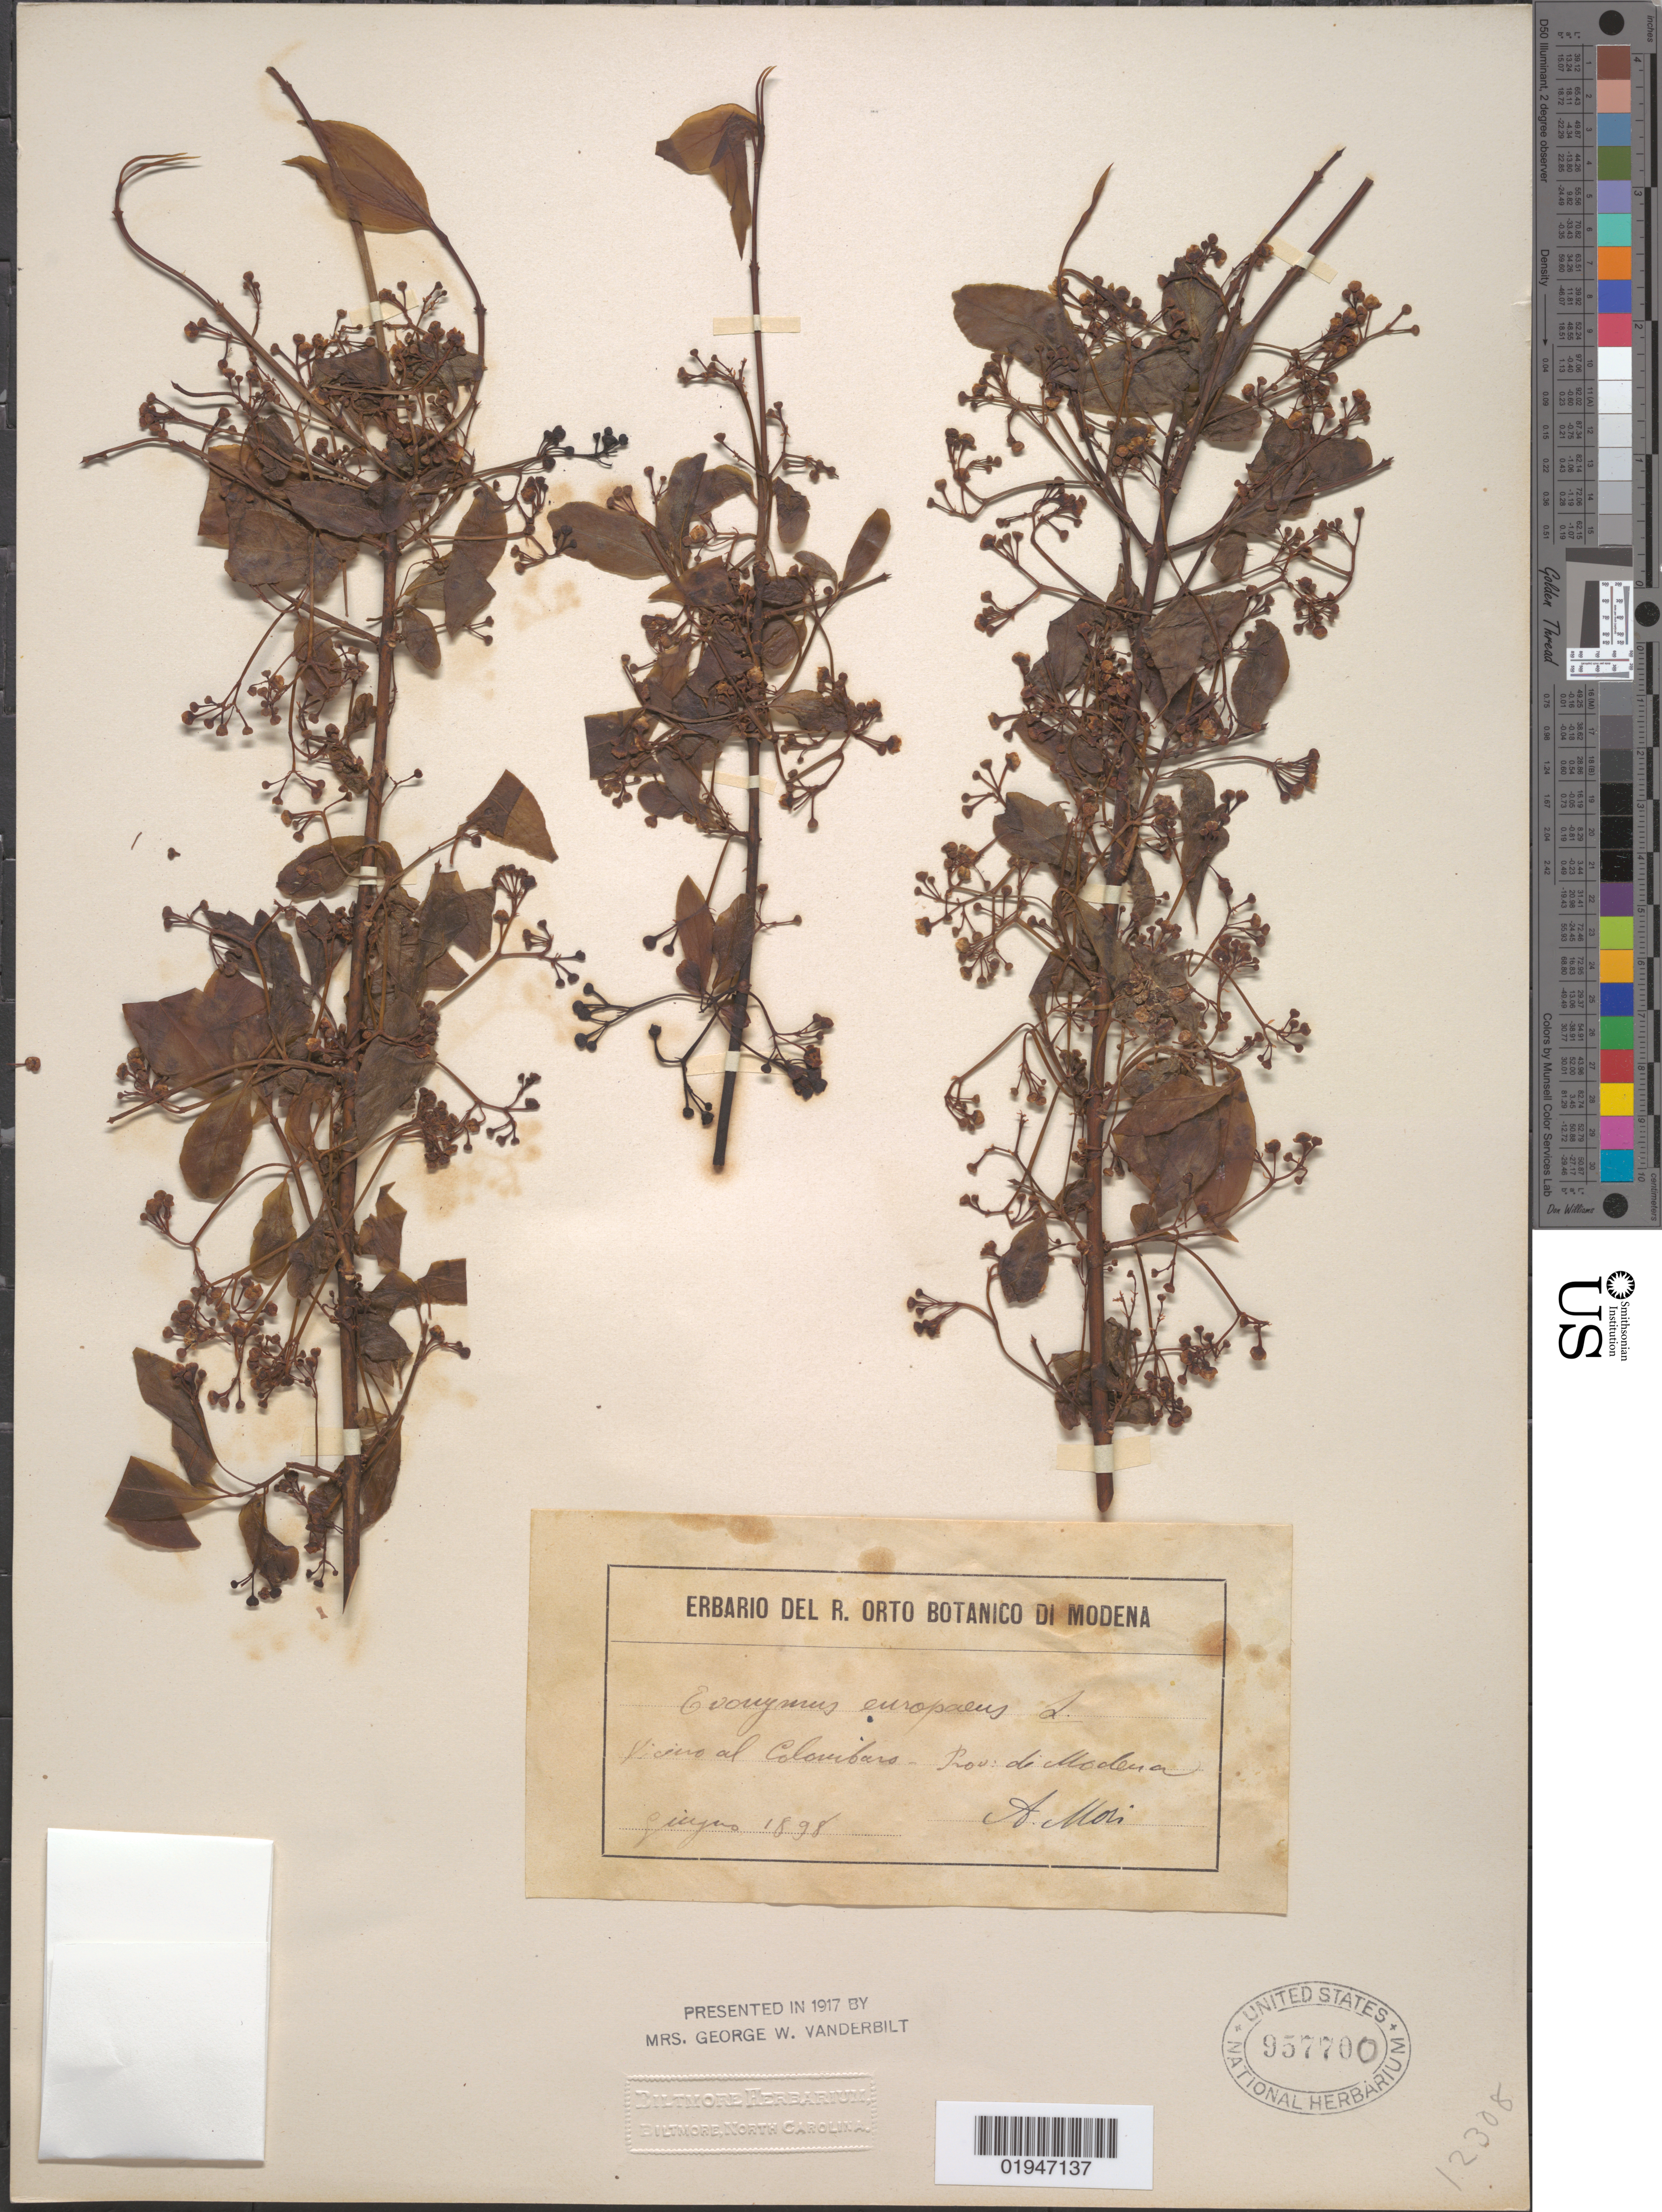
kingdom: Plantae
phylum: Tracheophyta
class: Magnoliopsida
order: Celastrales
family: Celastraceae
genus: Euonymus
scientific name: Euonymus europaeus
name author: L.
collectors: A. Mori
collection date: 1898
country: Italy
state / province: Emilia-Romagna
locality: Colombaro. Prov. Modena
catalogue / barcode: US 957700